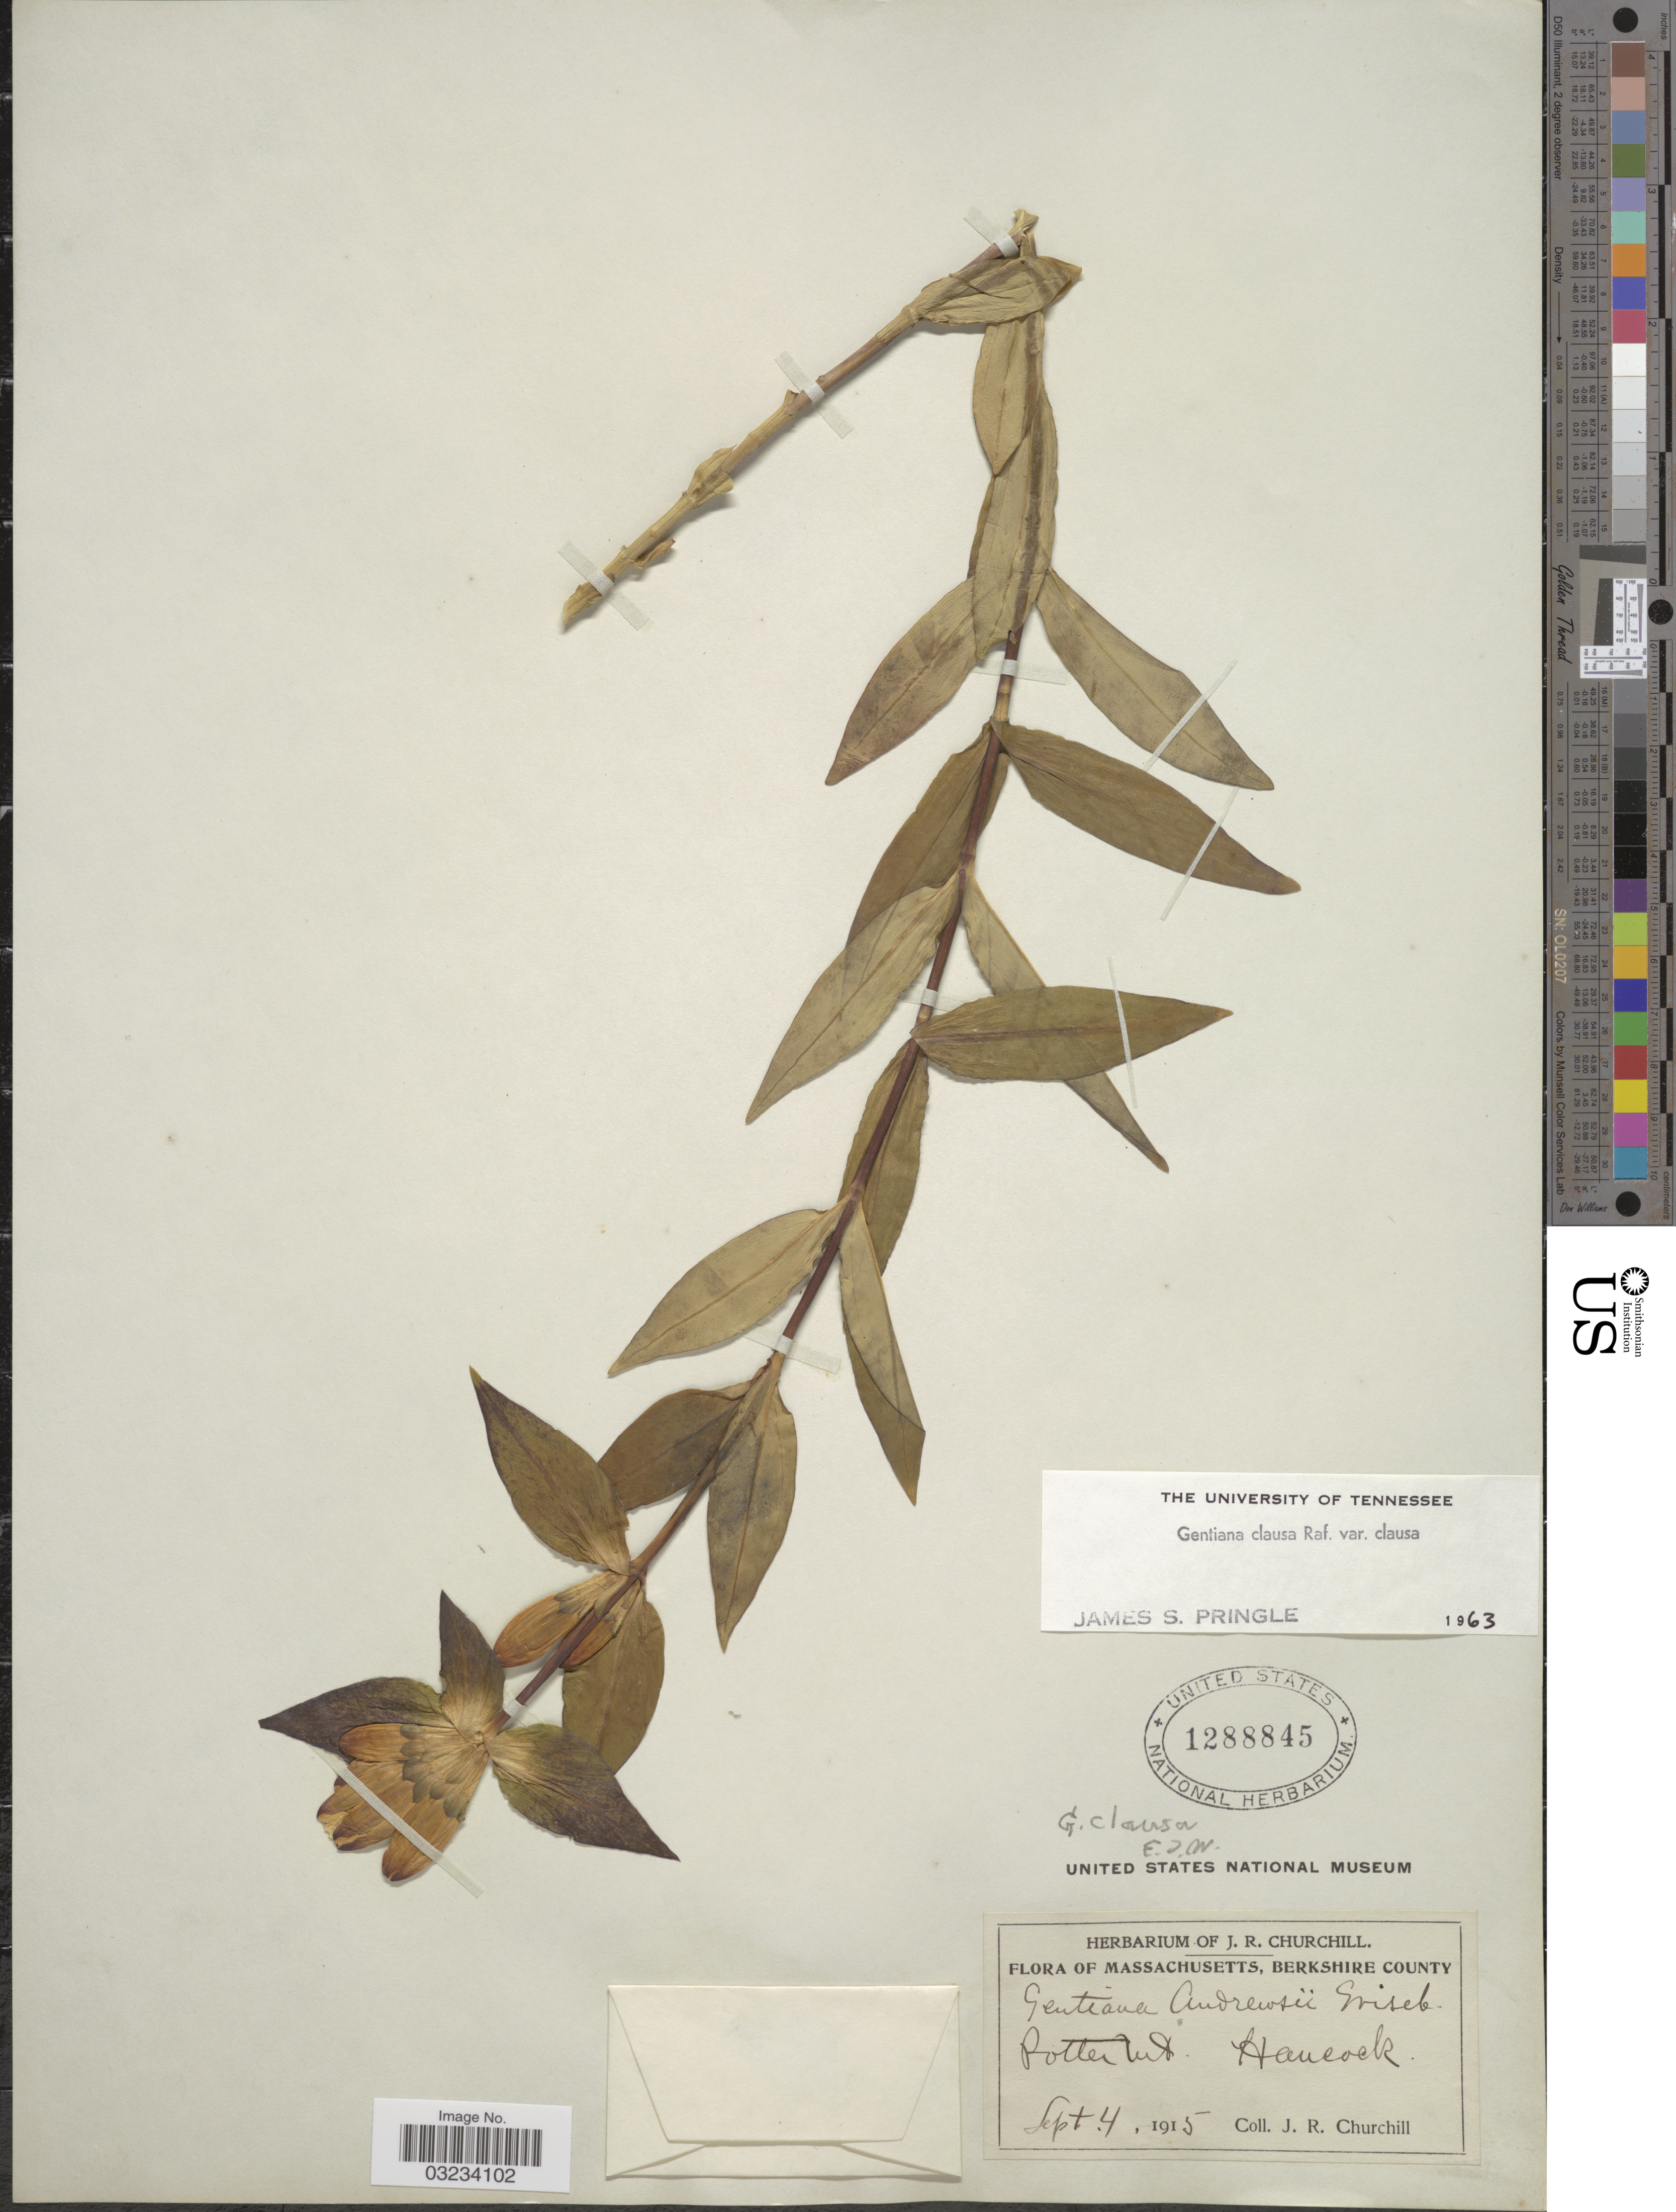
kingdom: Plantae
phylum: Tracheophyta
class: Magnoliopsida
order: Gentianales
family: Gentianaceae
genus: Gentiana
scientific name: Gentiana clausa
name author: Raf.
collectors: J. Churchill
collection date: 1915-09-04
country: United States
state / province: Massachusetts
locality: Berkshire County, Potter Mt., Hancock.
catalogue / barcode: US 1288845